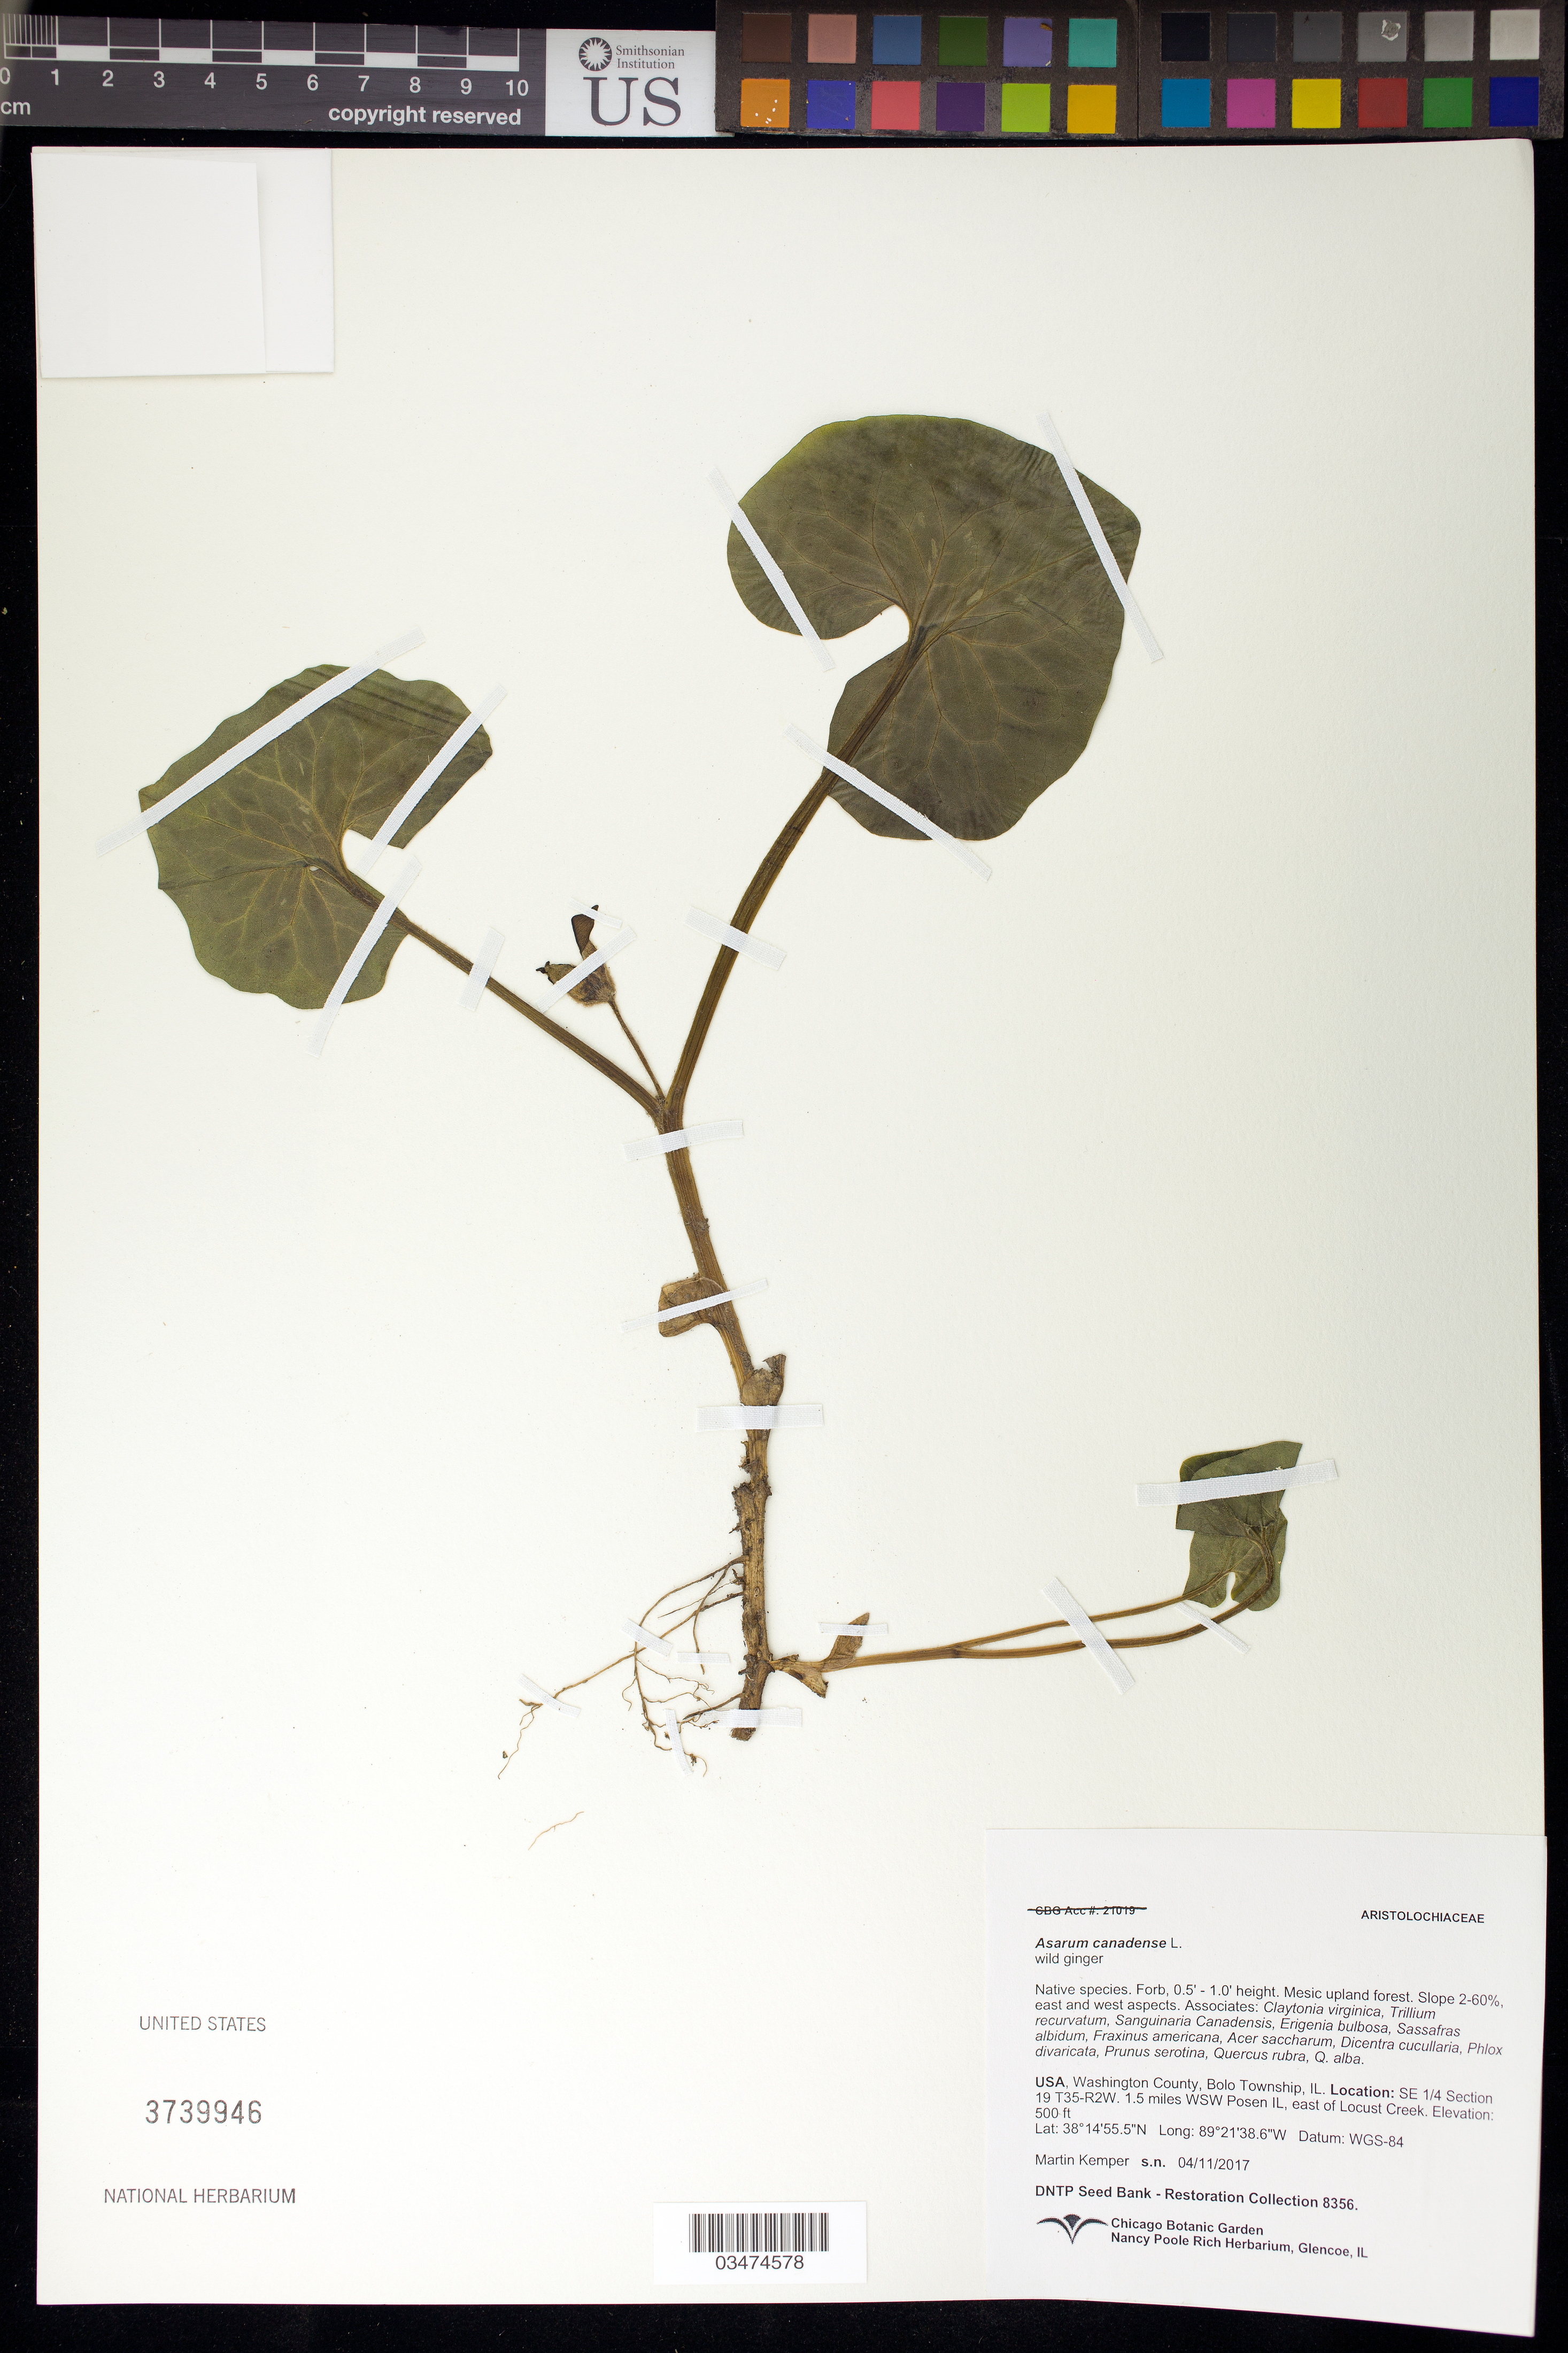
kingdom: Plantae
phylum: Tracheophyta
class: Magnoliopsida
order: Piperales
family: Aristolochiaceae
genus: Asarum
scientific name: Asarum canadense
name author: L.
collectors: M. Kemper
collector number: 8356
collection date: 2017-04-11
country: United States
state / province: Illinois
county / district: Washington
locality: Bolo Township. SE 1/4 Section 19 T35-R2W. 1.5 mi. WSW Posen, E of Locust Creek.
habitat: Mesic upland fprest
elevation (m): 152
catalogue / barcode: US 3739946